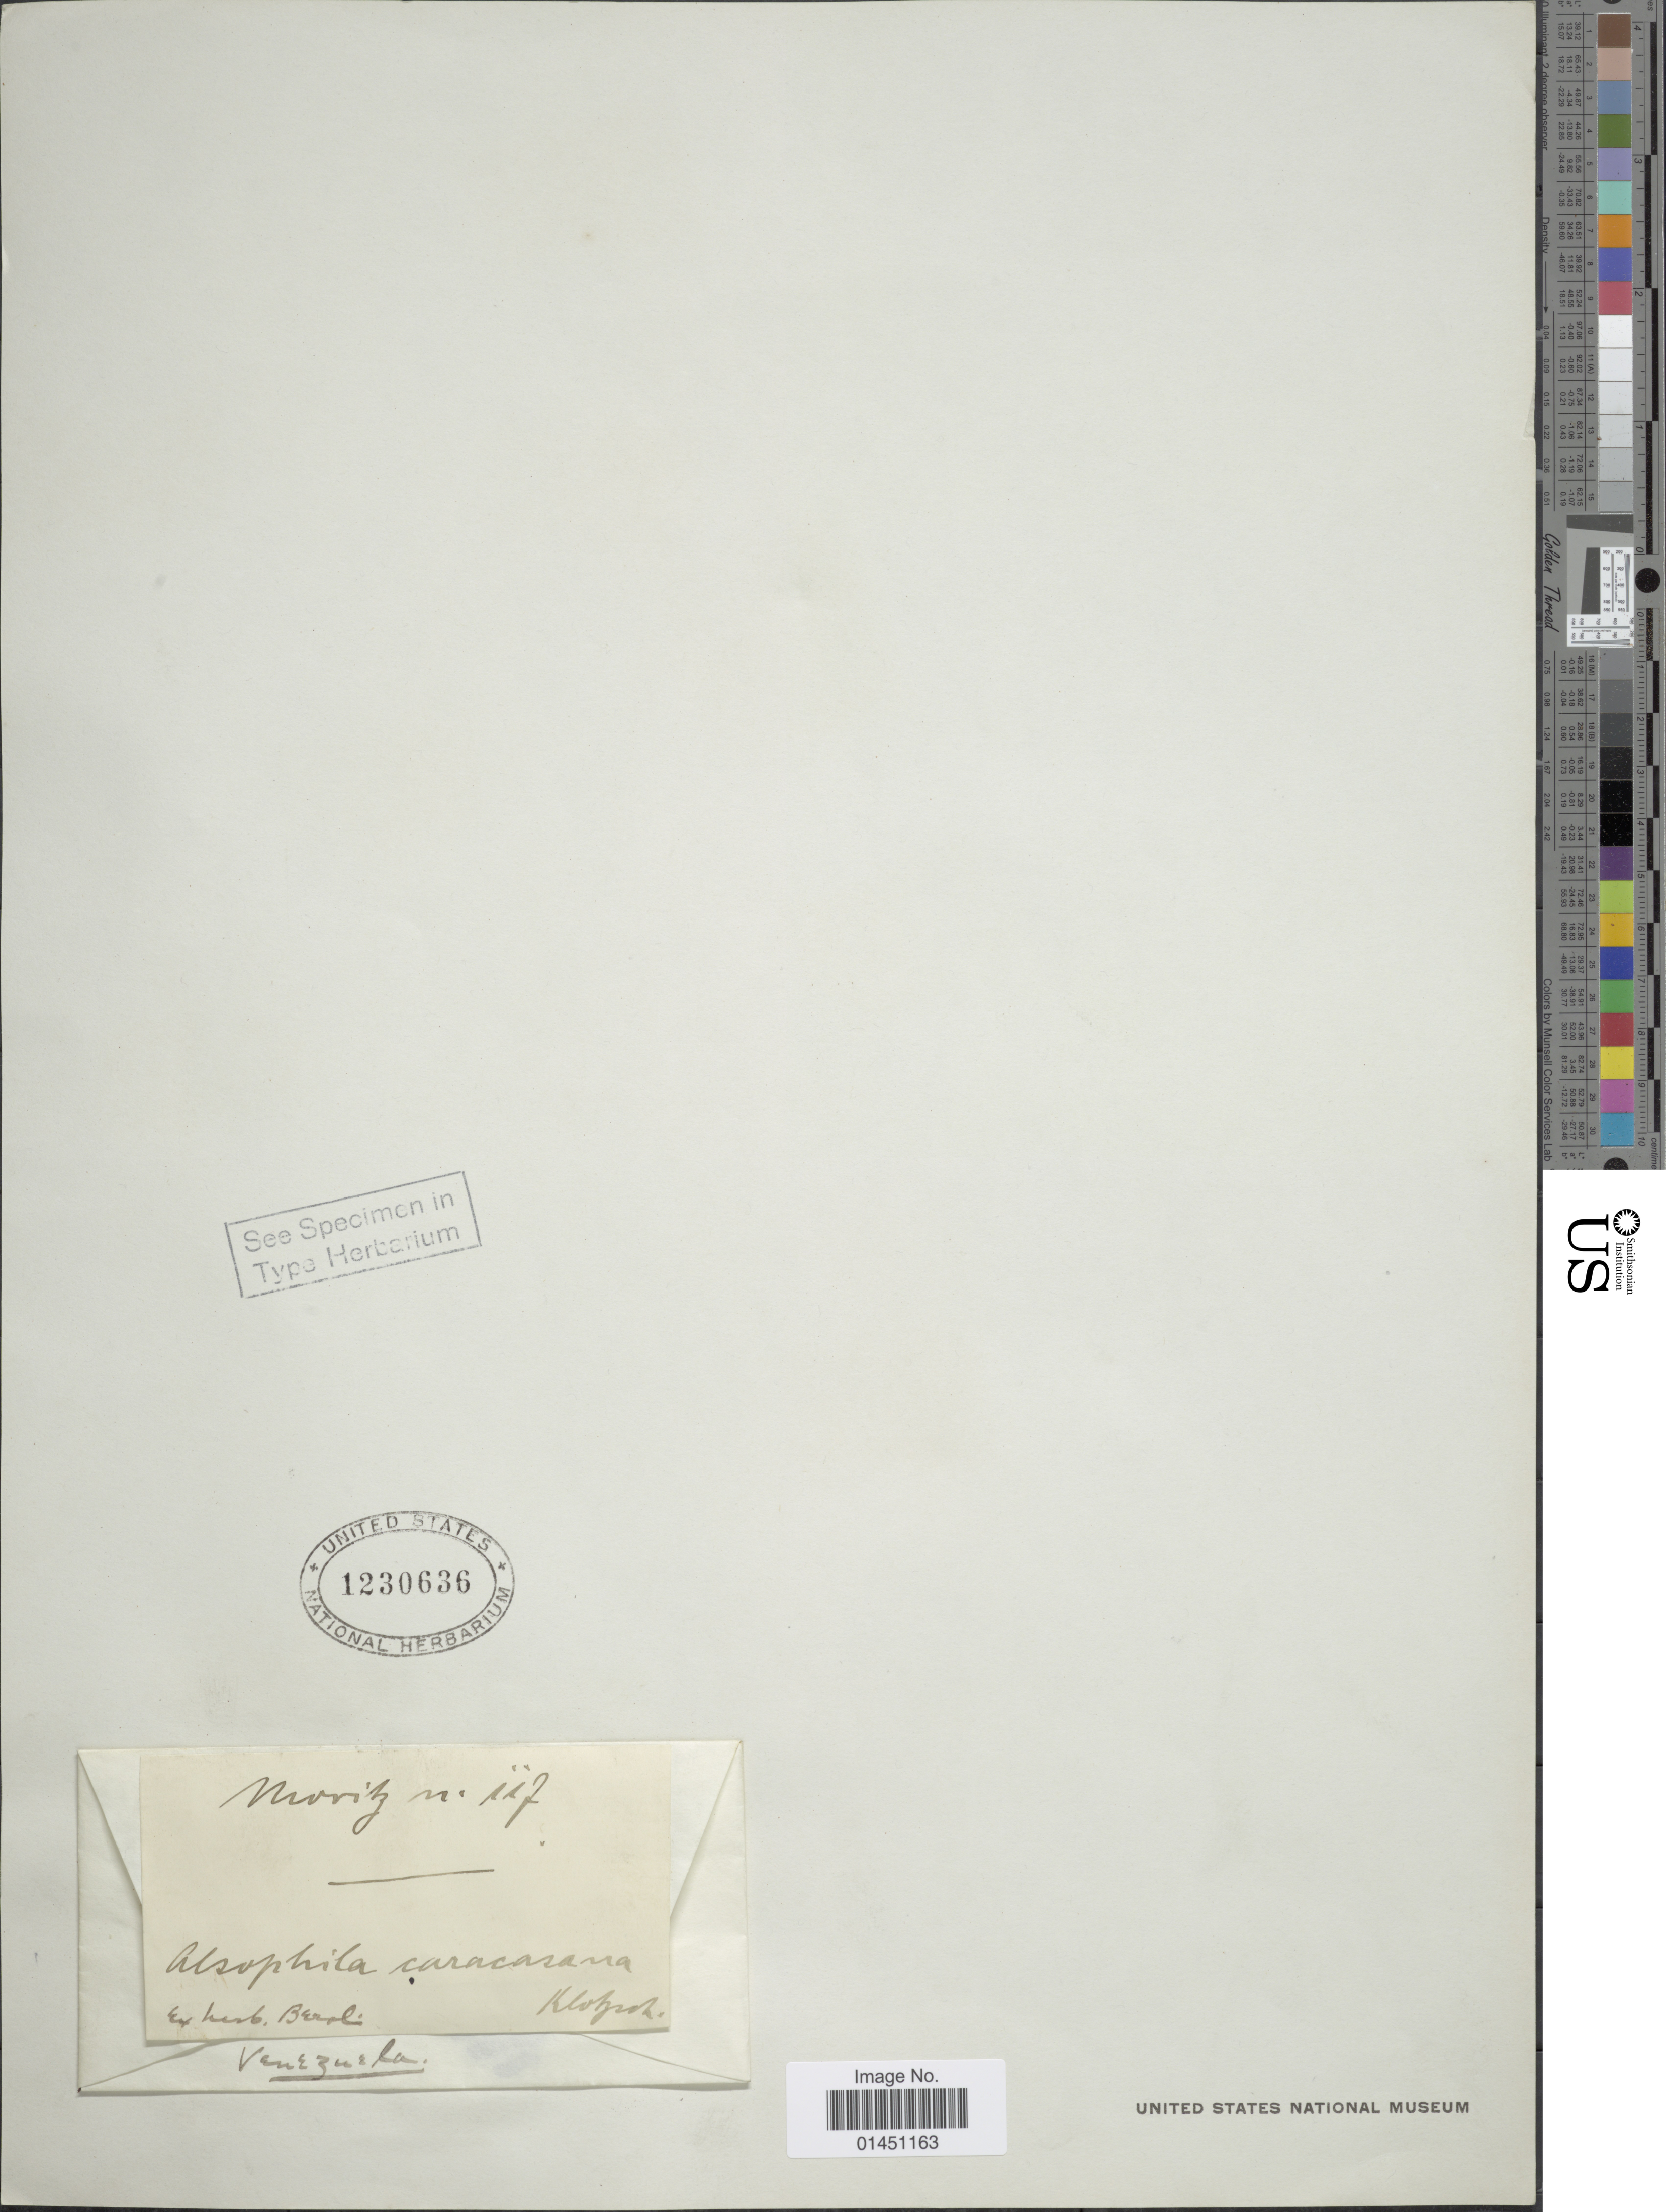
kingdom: Plantae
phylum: Tracheophyta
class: Polypodiopsida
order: Cyatheales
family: Cyatheaceae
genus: Cyathea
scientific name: Cyathea caracasana var. caracasana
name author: (Klotzsch) Domin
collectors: J. F. Klotzsch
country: Venezuela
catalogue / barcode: US 1230636